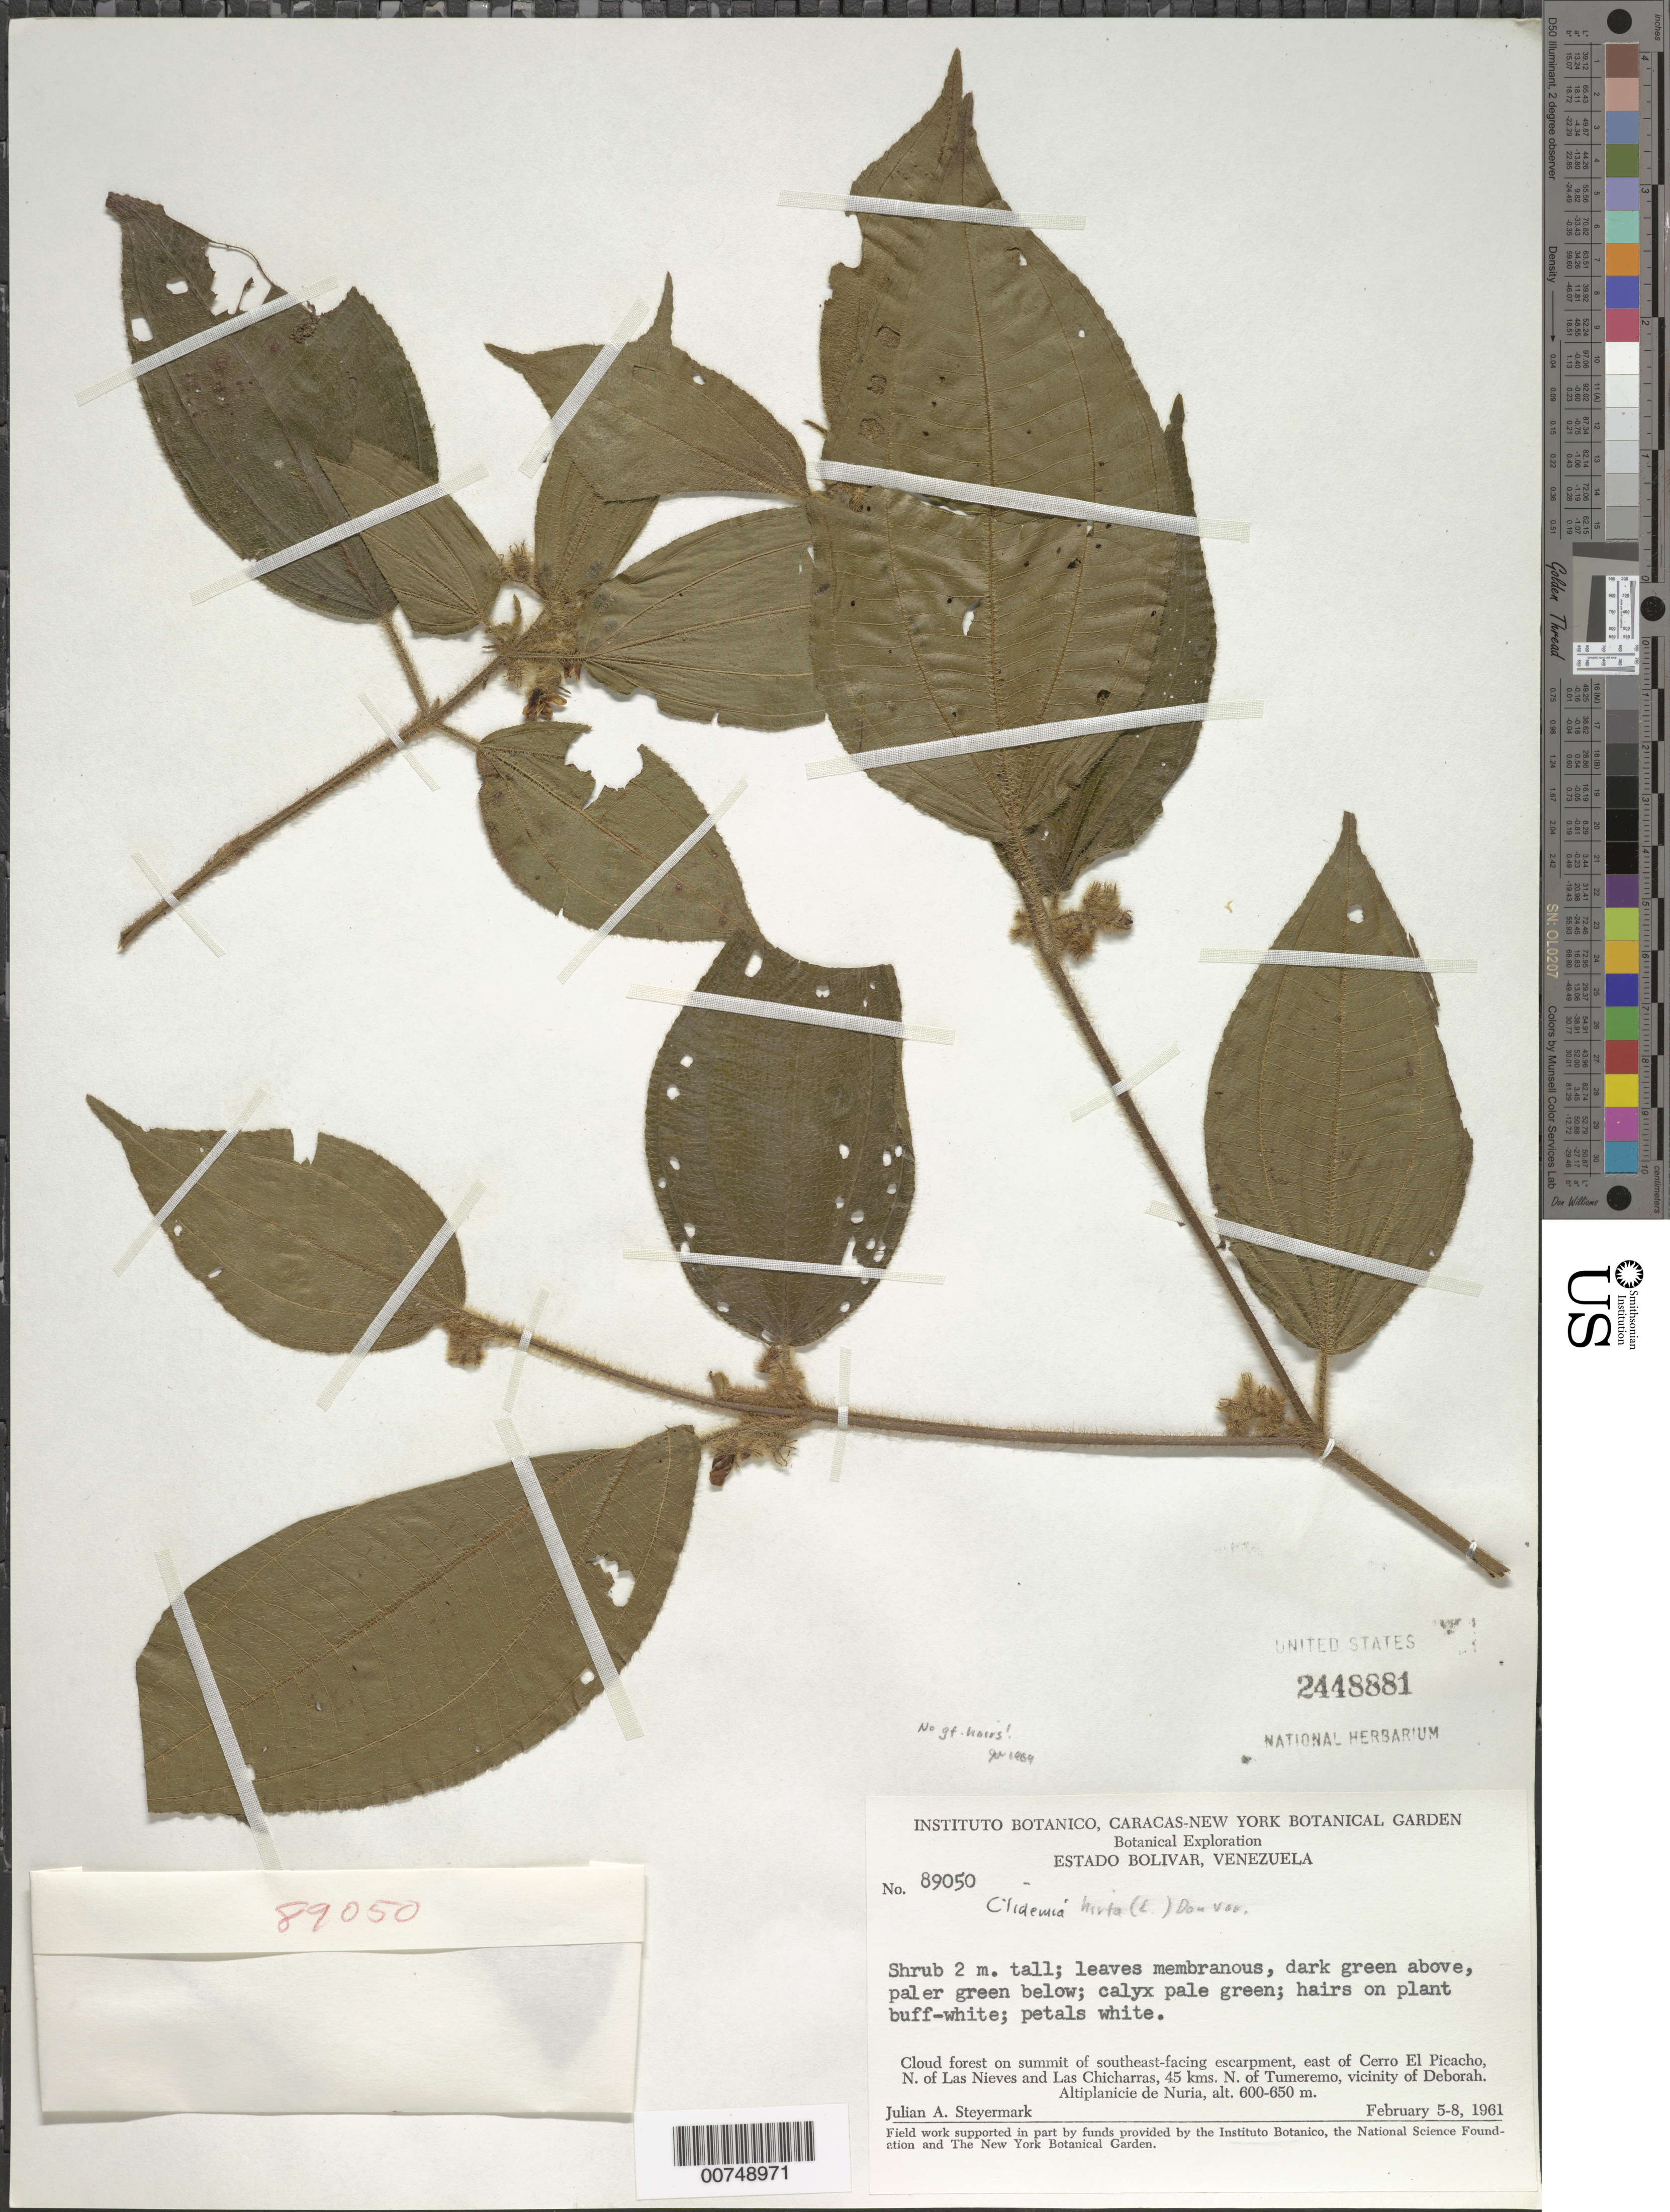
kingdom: Plantae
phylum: Tracheophyta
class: Magnoliopsida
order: Myrtales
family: Melastomataceae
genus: Clidemia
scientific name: Clidemia hirta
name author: (L.) D. Don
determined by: Wurdack, John J., (US), US (UNITED STATES)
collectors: J. Steyermark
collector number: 89050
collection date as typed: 5-Feb-61 to 8-Feb-61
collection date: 1961-02-05/1961-02-08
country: Venezuela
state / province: Bolívar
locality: Cerro El Picacho, N of Las Nieves & Las Chicharras, 45 km N of Tumeremo, vic of Deborah, Altiplanicie de Nuria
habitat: Cloud forest on summit of SE facing escarpment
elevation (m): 600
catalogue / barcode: US 2448881